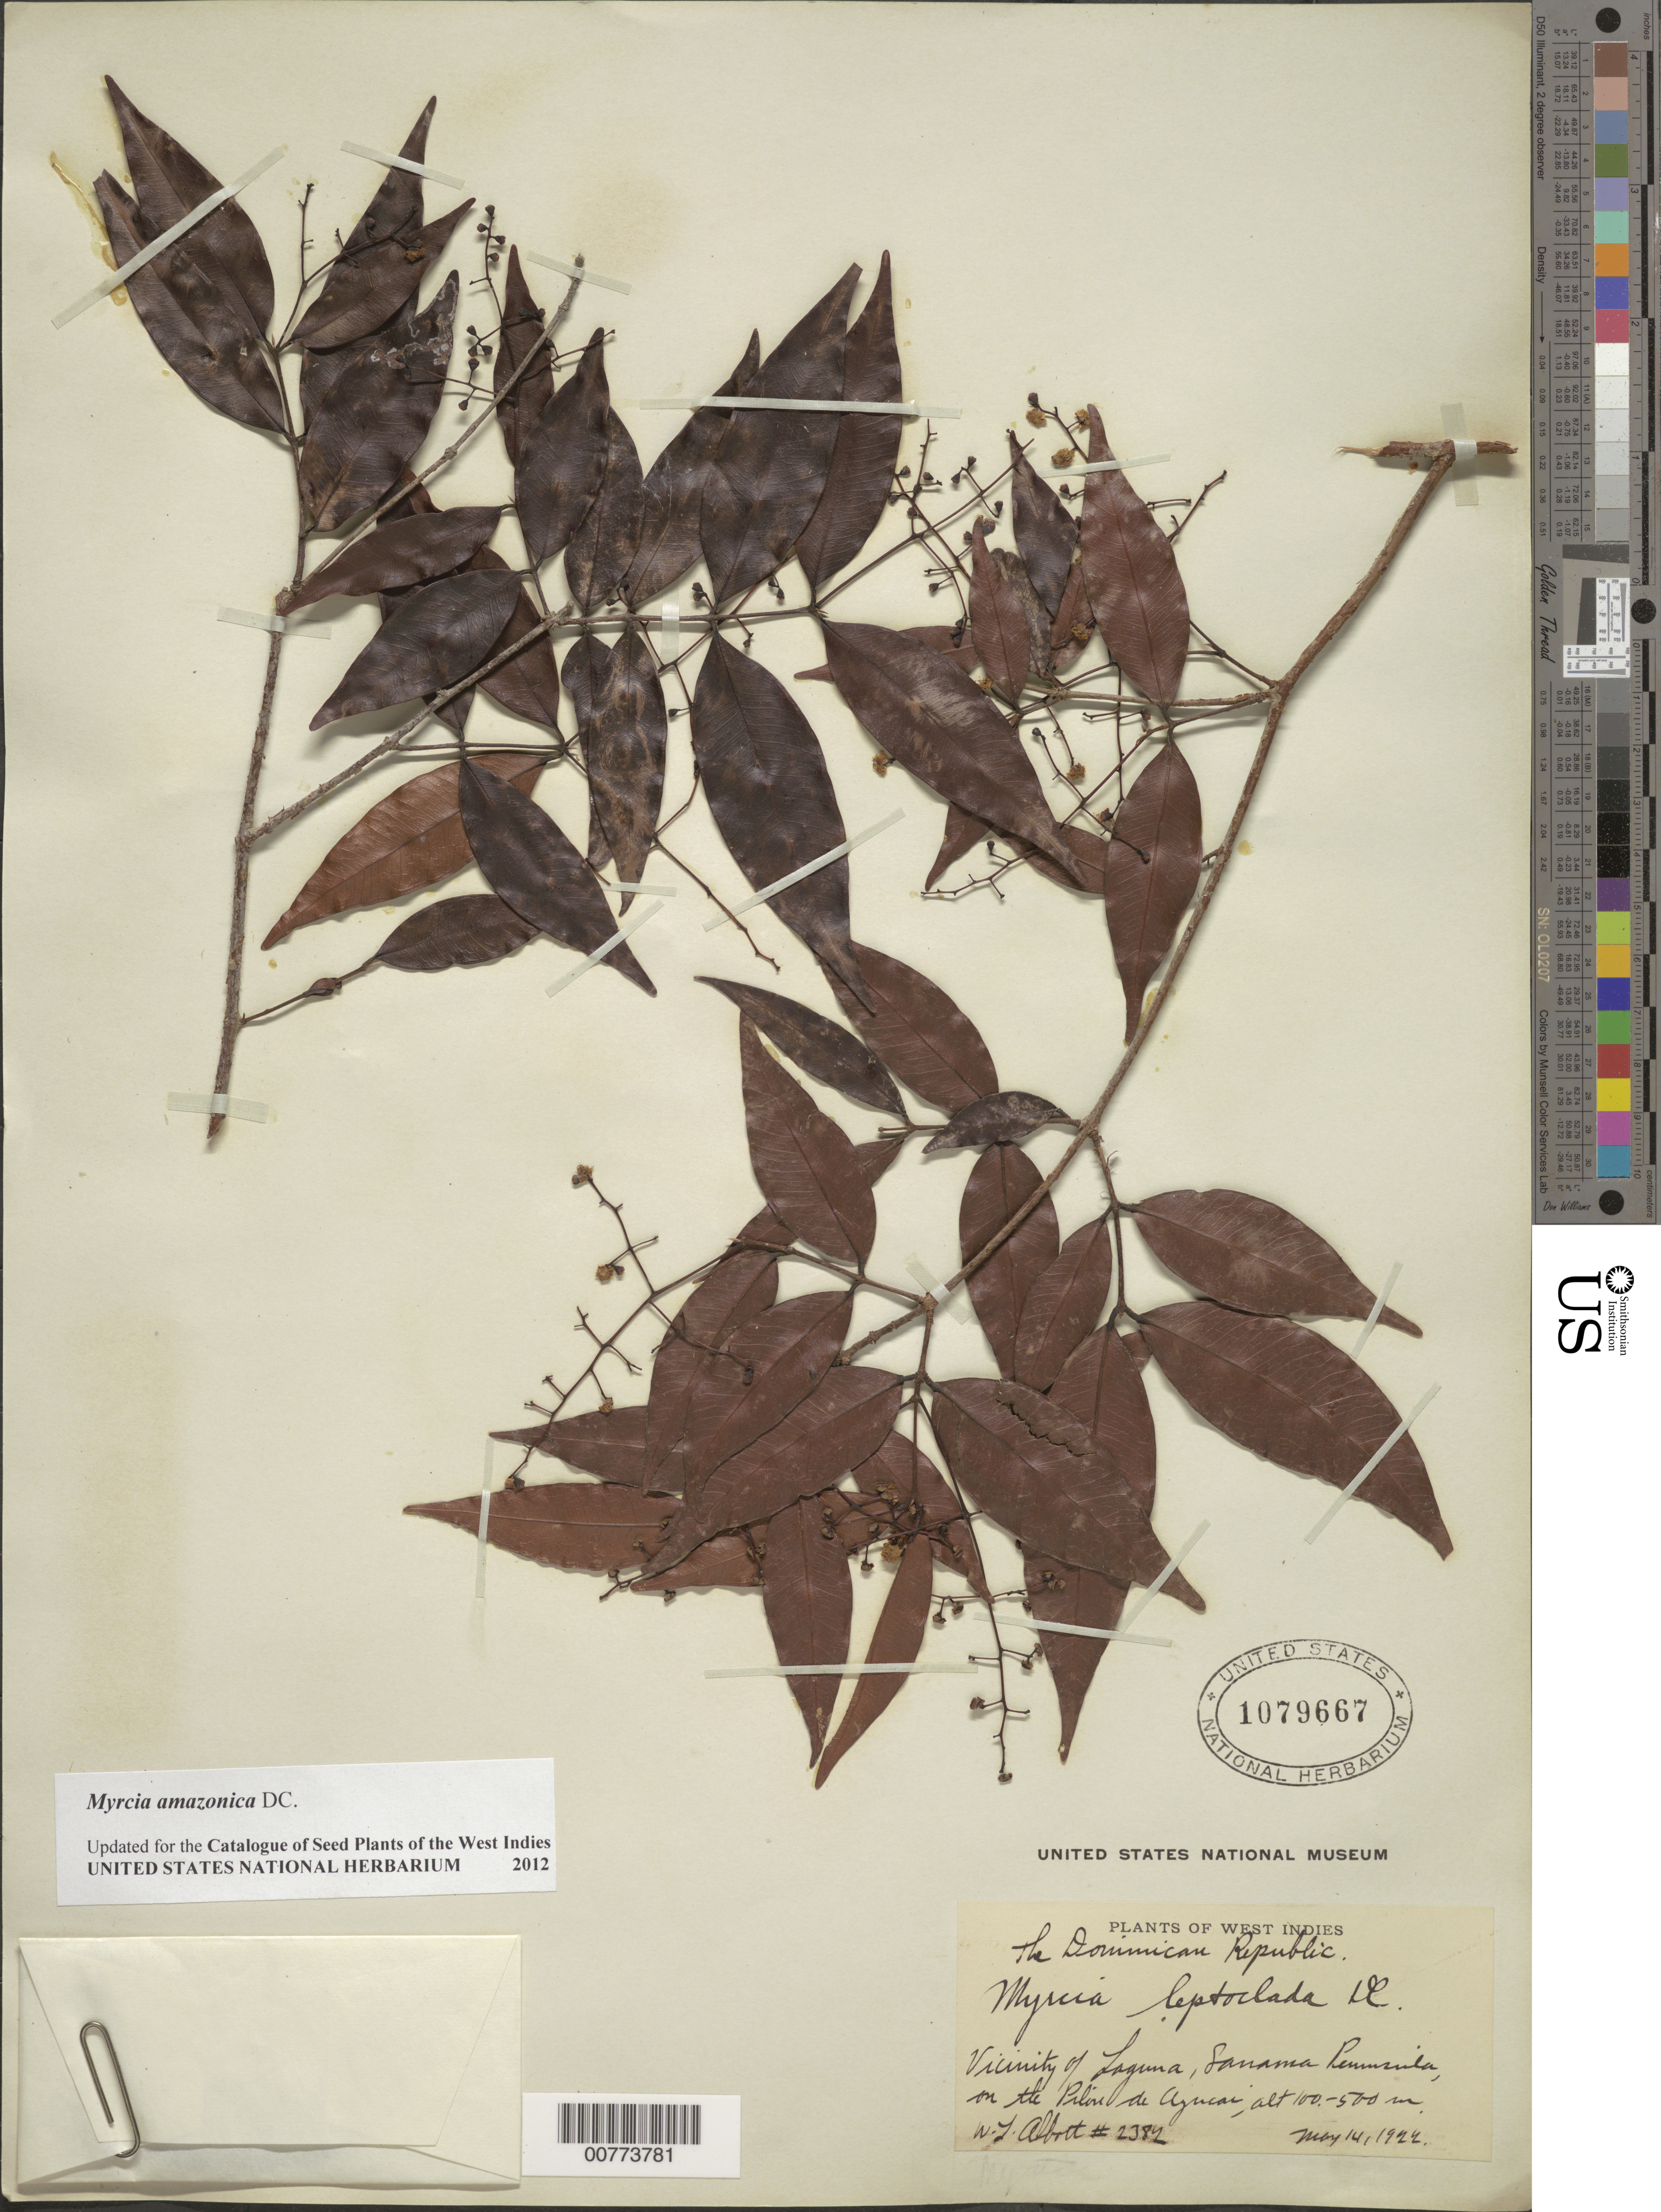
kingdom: Plantae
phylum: Tracheophyta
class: Magnoliopsida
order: Myrtales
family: Myrtaceae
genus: Myrcia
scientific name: Myrcia amazonica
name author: DC.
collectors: W. L. Abbott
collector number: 2382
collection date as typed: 14 May 1922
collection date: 1922-05-14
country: Dominican Republic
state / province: Samana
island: Hispaniola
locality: Vicinity of Laguna, on the Pilón de Azucar.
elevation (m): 100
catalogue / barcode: US 1079667